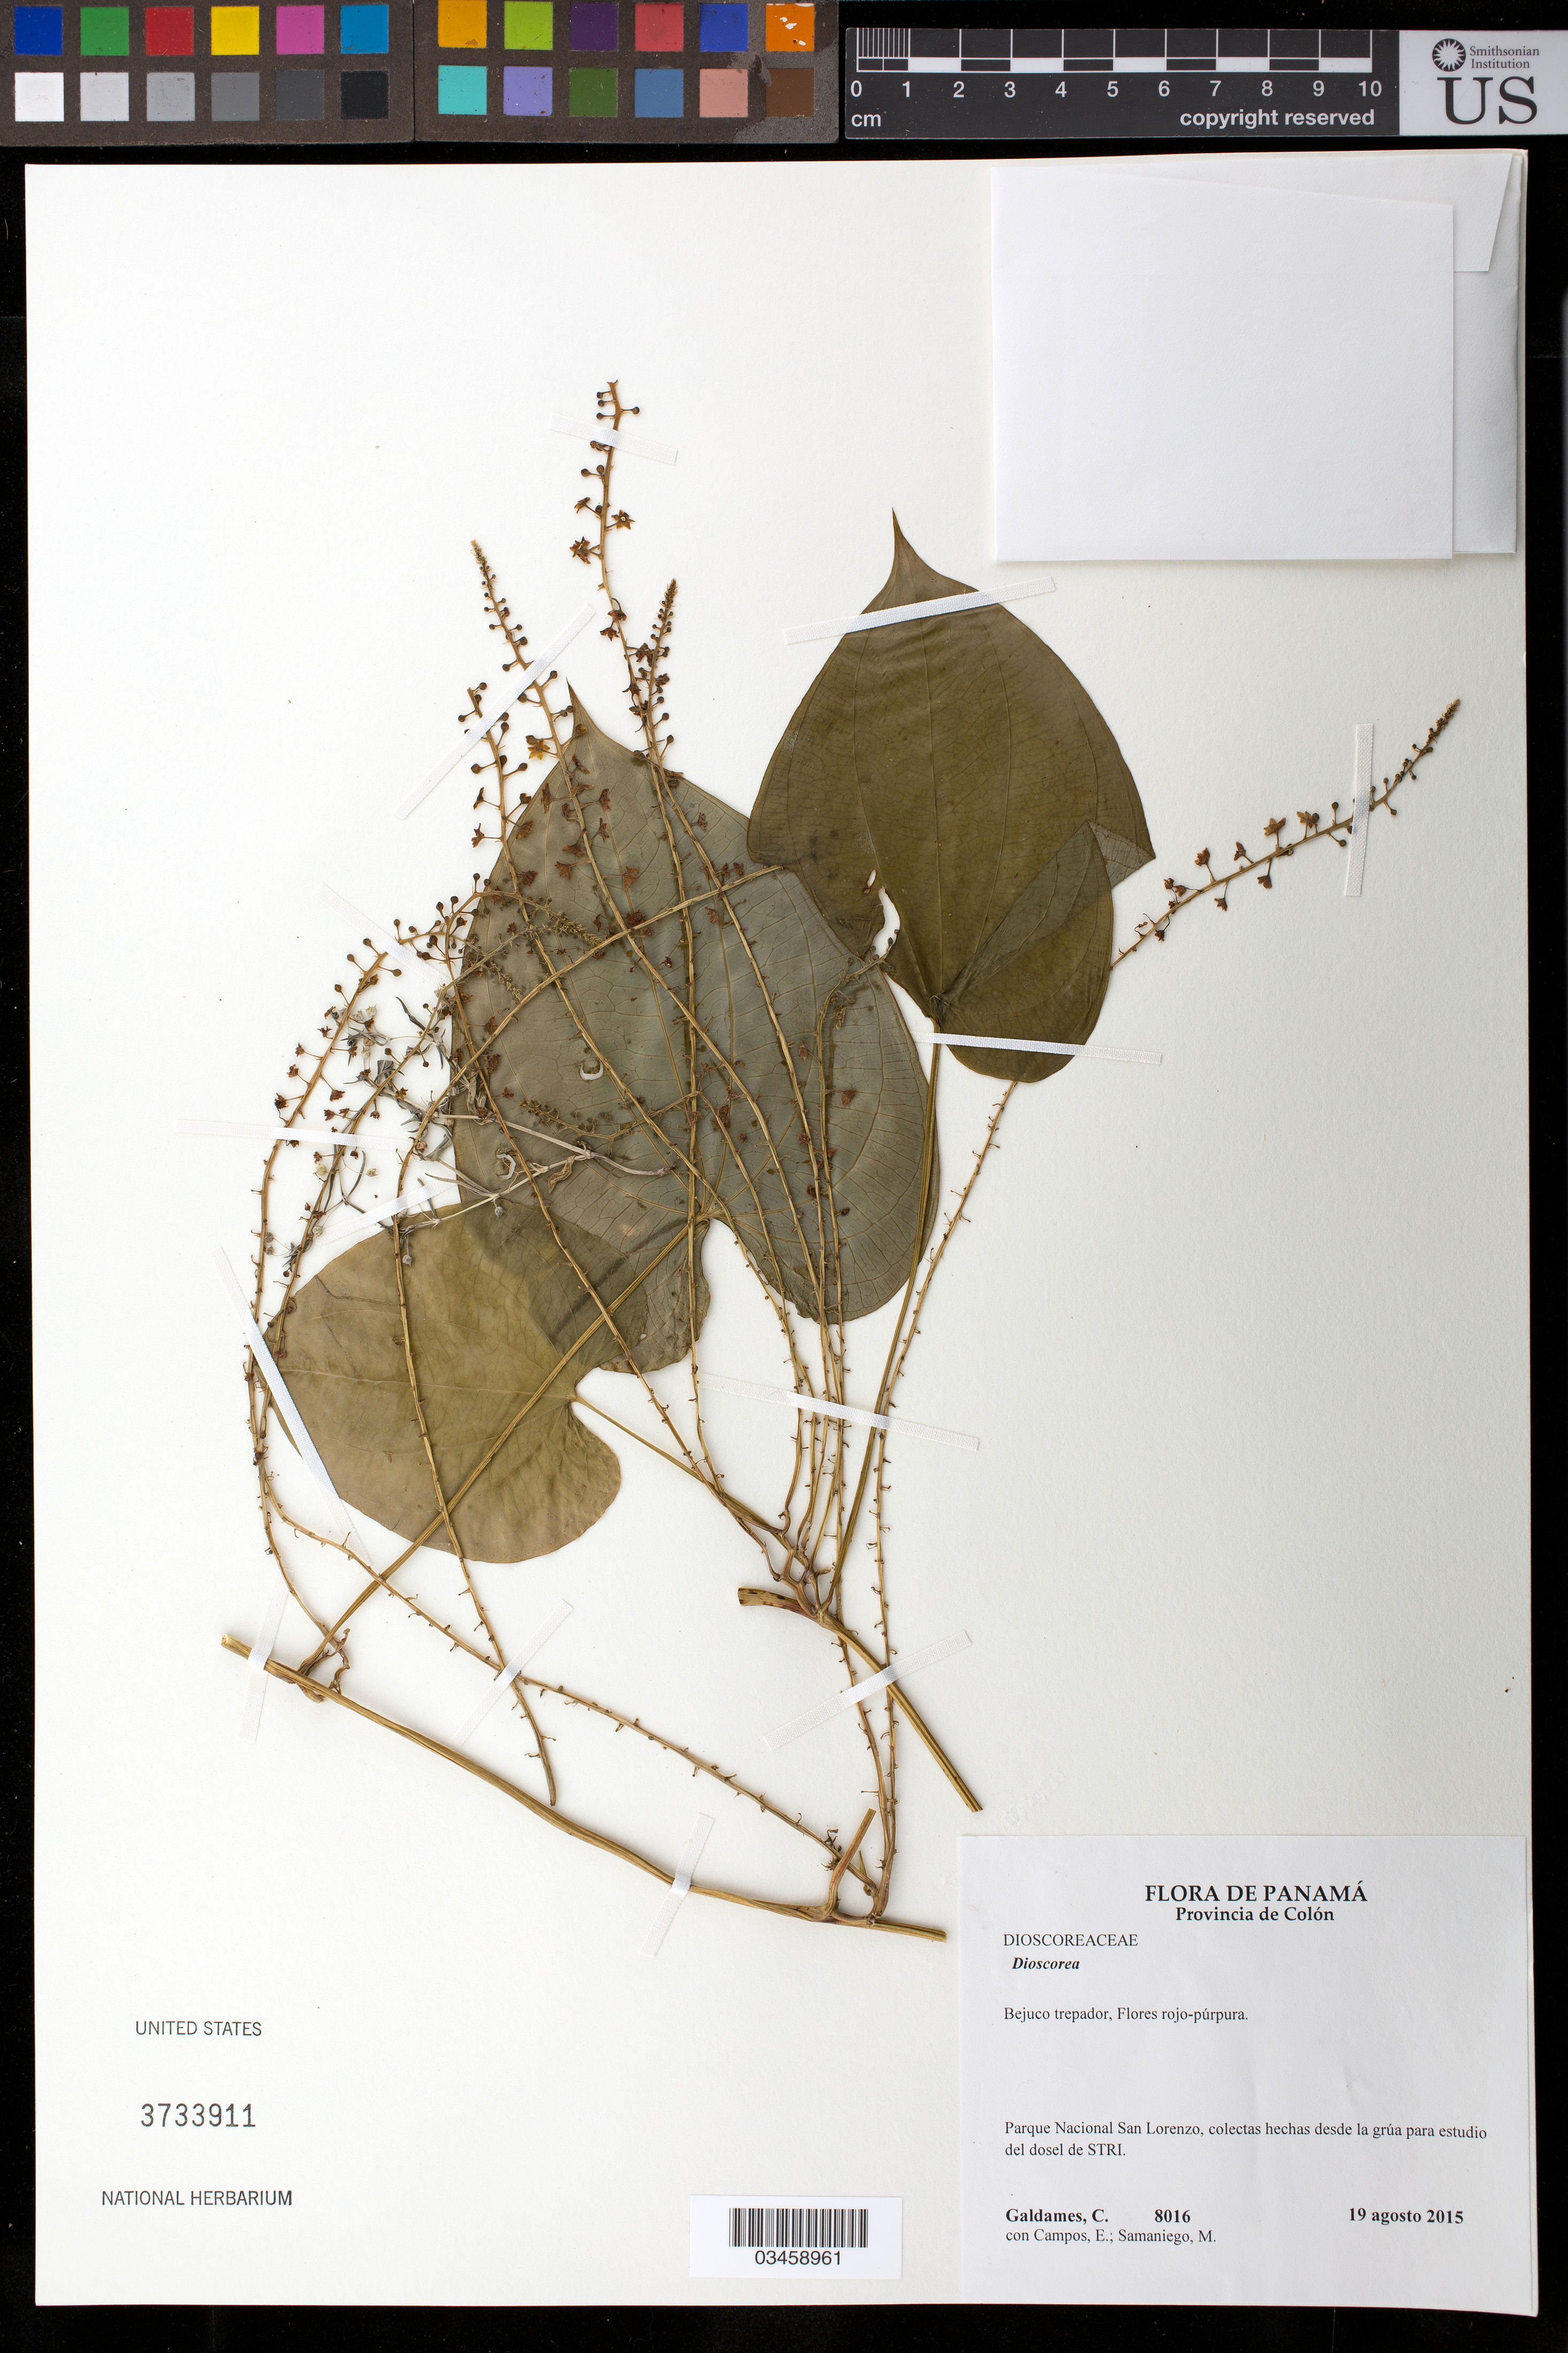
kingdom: Plantae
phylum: Tracheophyta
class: Liliopsida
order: Dioscoreales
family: Dioscoreaceae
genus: Dioscorea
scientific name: Dioscorea sp.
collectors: C. Galdames, E. Campos & M. Samaniego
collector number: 8016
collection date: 2015-08-19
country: Panama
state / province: Colón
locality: Parque Nacional San Lorenzo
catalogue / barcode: US 3733911